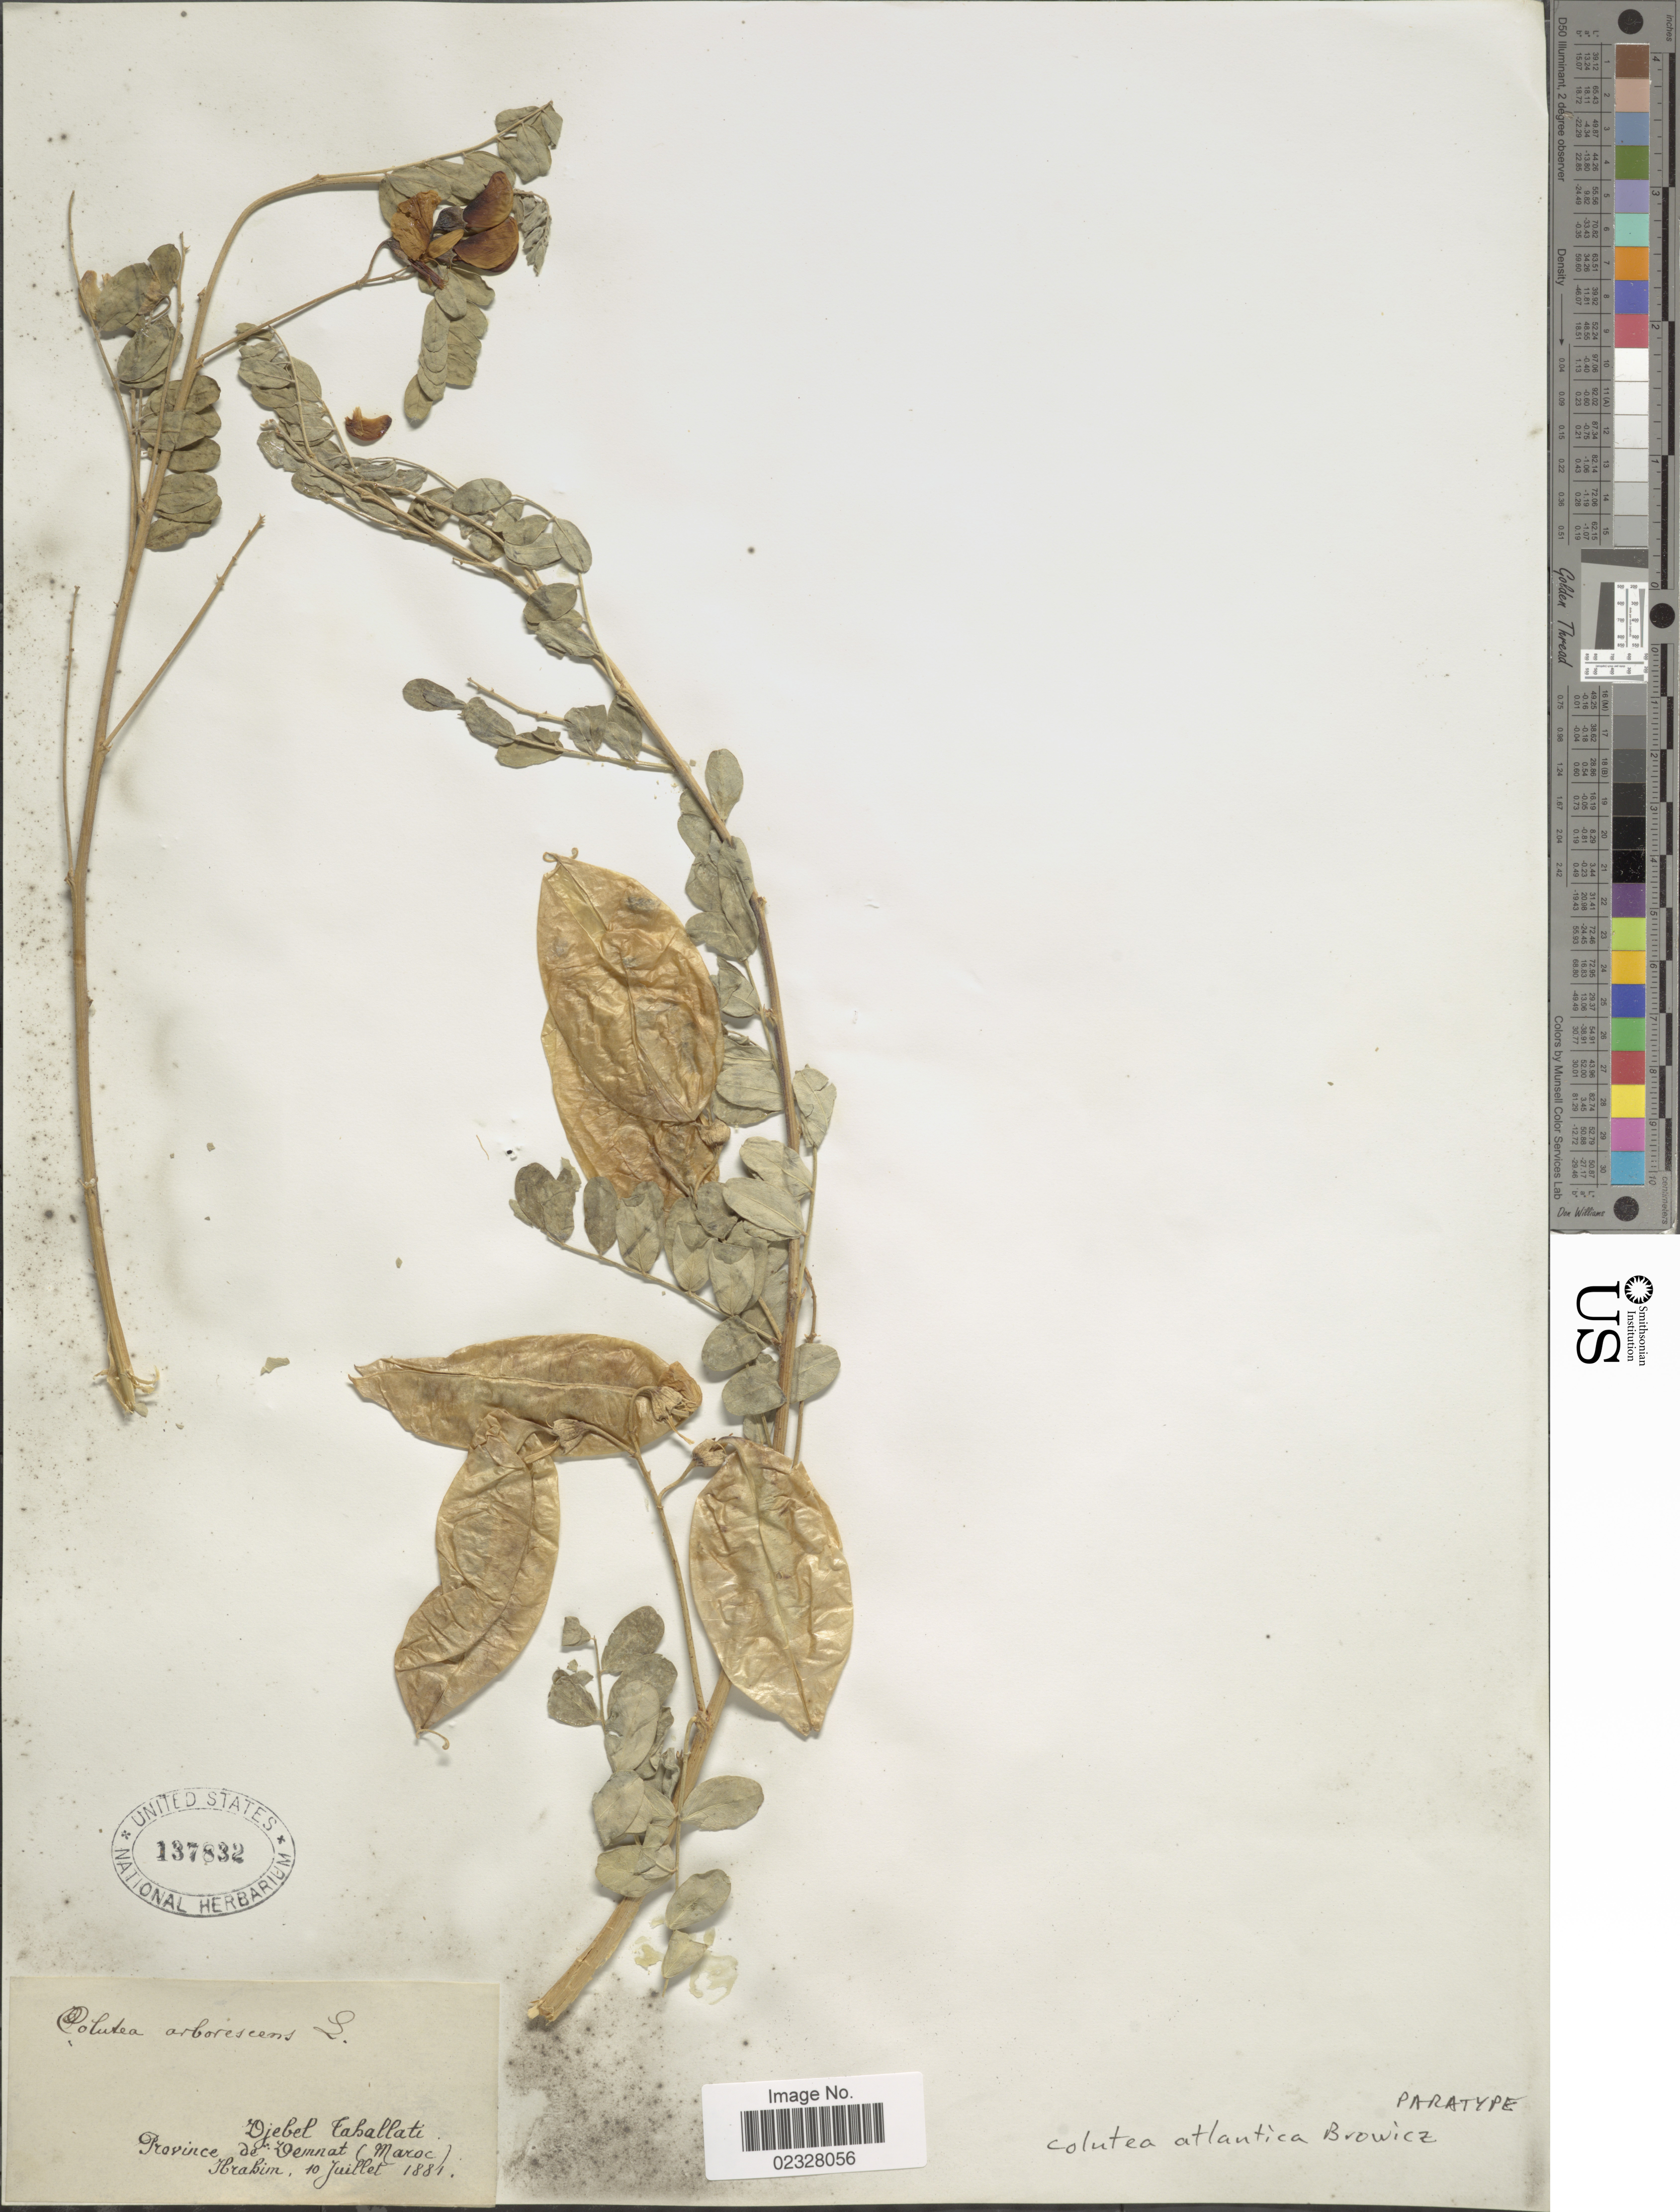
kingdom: Plantae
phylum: Tracheophyta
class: Magnoliopsida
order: Fabales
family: Fabaceae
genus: Colutea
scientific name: Colutea atlantica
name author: Browicz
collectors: -. Ibrahim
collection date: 1881-07-10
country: Morocco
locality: Djebel Cahallati. Province de Demnat (Maroc)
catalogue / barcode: US 137832